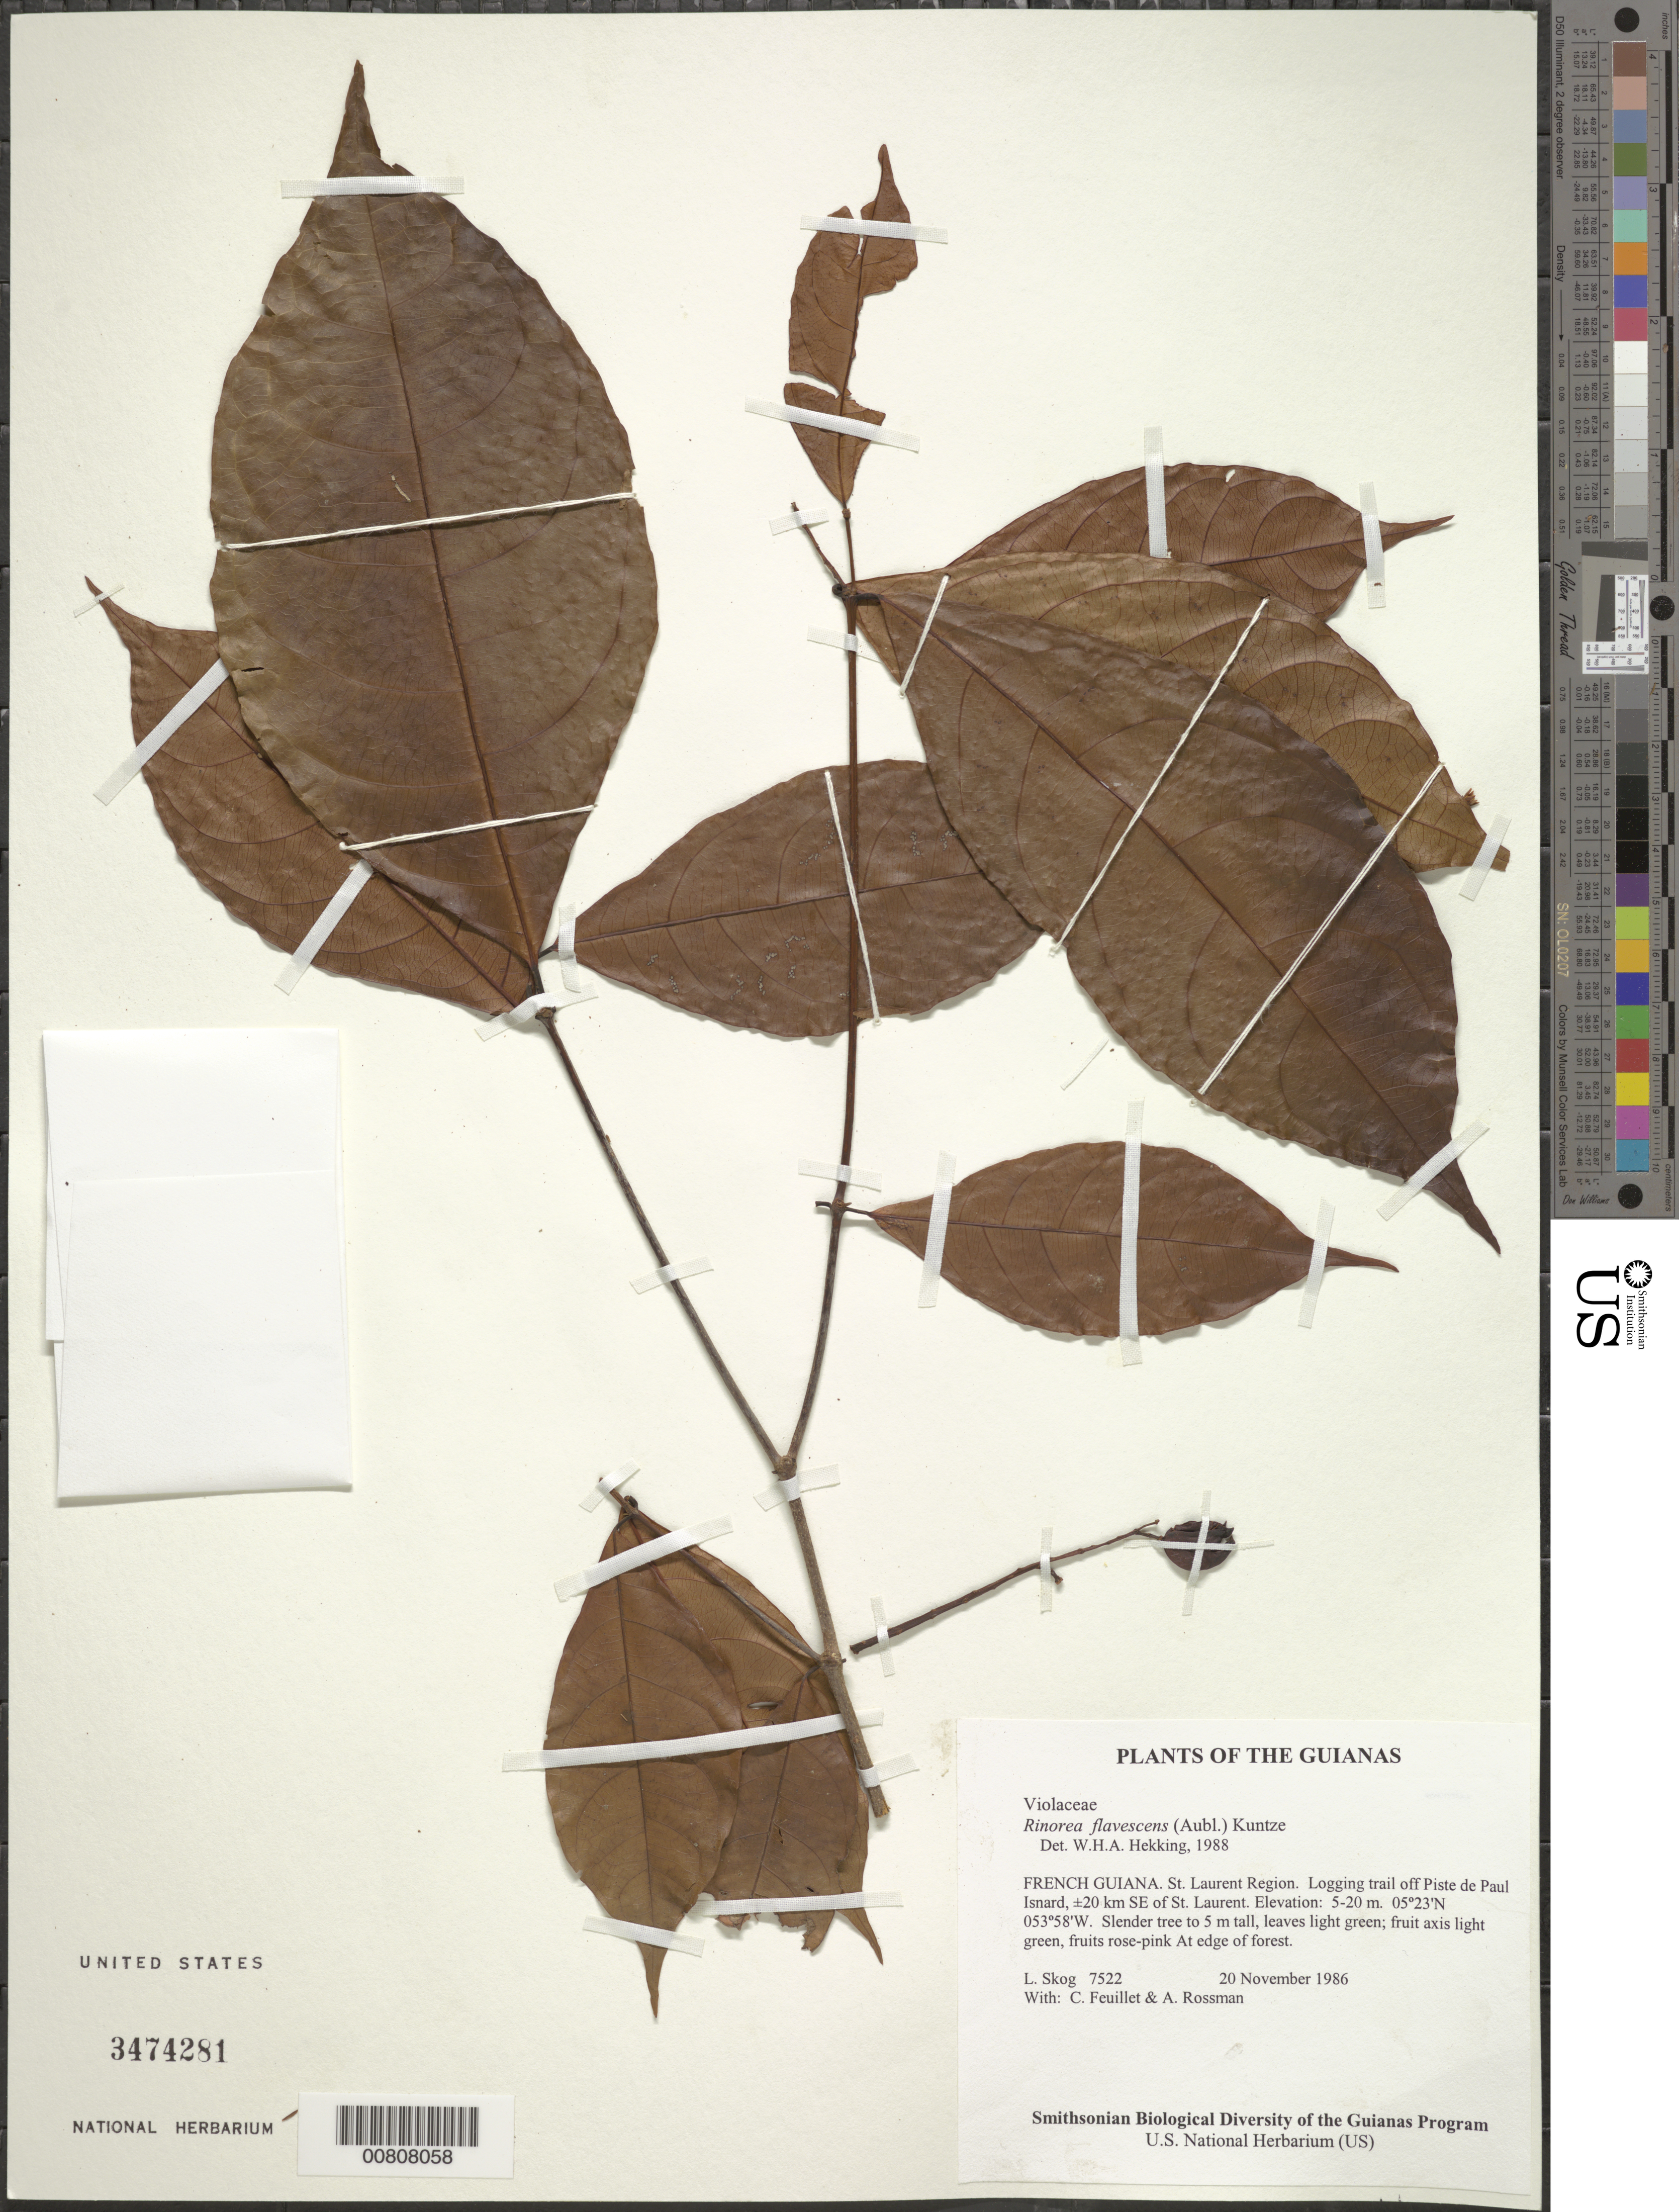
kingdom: Plantae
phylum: Tracheophyta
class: Magnoliopsida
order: Malpighiales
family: Violaceae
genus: Rinorea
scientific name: Rinorea flavescens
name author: (Aubl.) Kuntze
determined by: Hekking, W. H. A.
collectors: L. E. Skog, C. Feuillet & A. Rossman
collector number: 7522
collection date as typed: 20 November 1986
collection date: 1986-11-20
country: French Guiana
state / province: Saint-Laurent-du-Maroni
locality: Logging trail off Piste de Paul Isnard, ±20 km SE of St. Laurent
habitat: Secondary forest on white sand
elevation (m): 5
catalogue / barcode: US 3474281